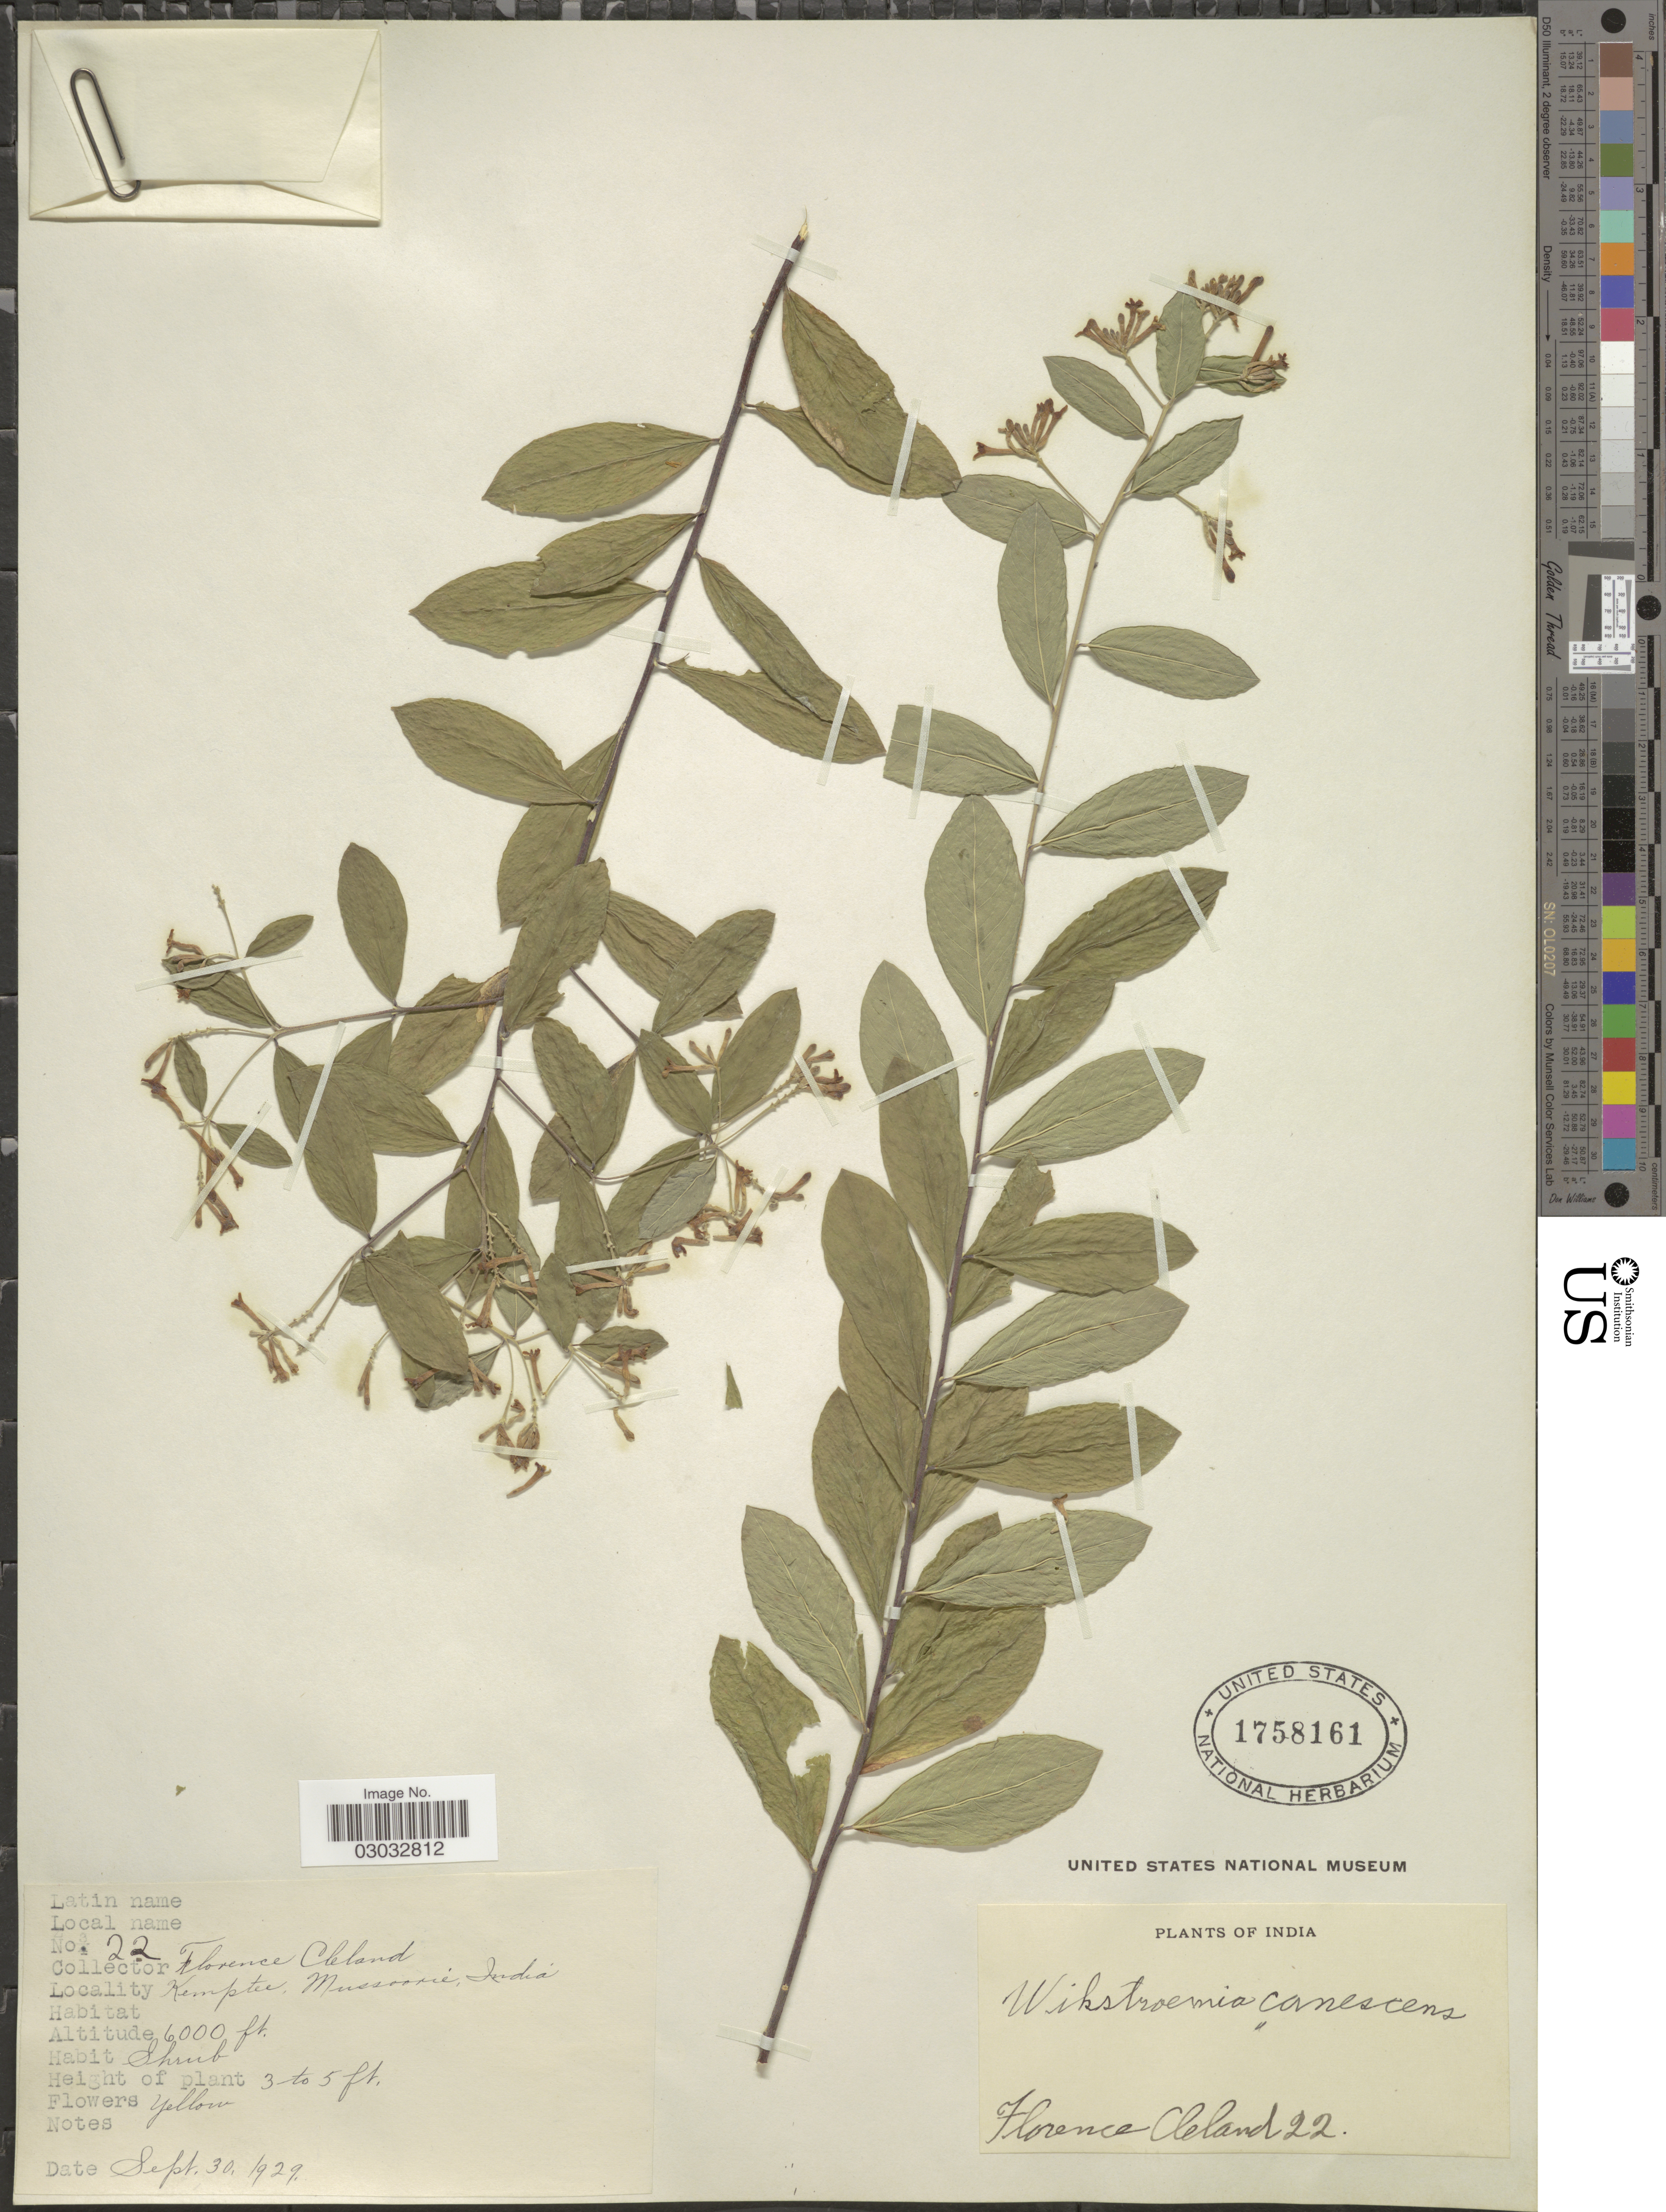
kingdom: Plantae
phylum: Tracheophyta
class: Magnoliopsida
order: Malvales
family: Thymelaeaceae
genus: Wikstroemia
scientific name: Wikstroemia canescens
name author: Meisn.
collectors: F. Cleland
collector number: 22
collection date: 1929-09-30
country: India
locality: Kemptee, Mussoorie, India.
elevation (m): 1829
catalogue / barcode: US 1758161